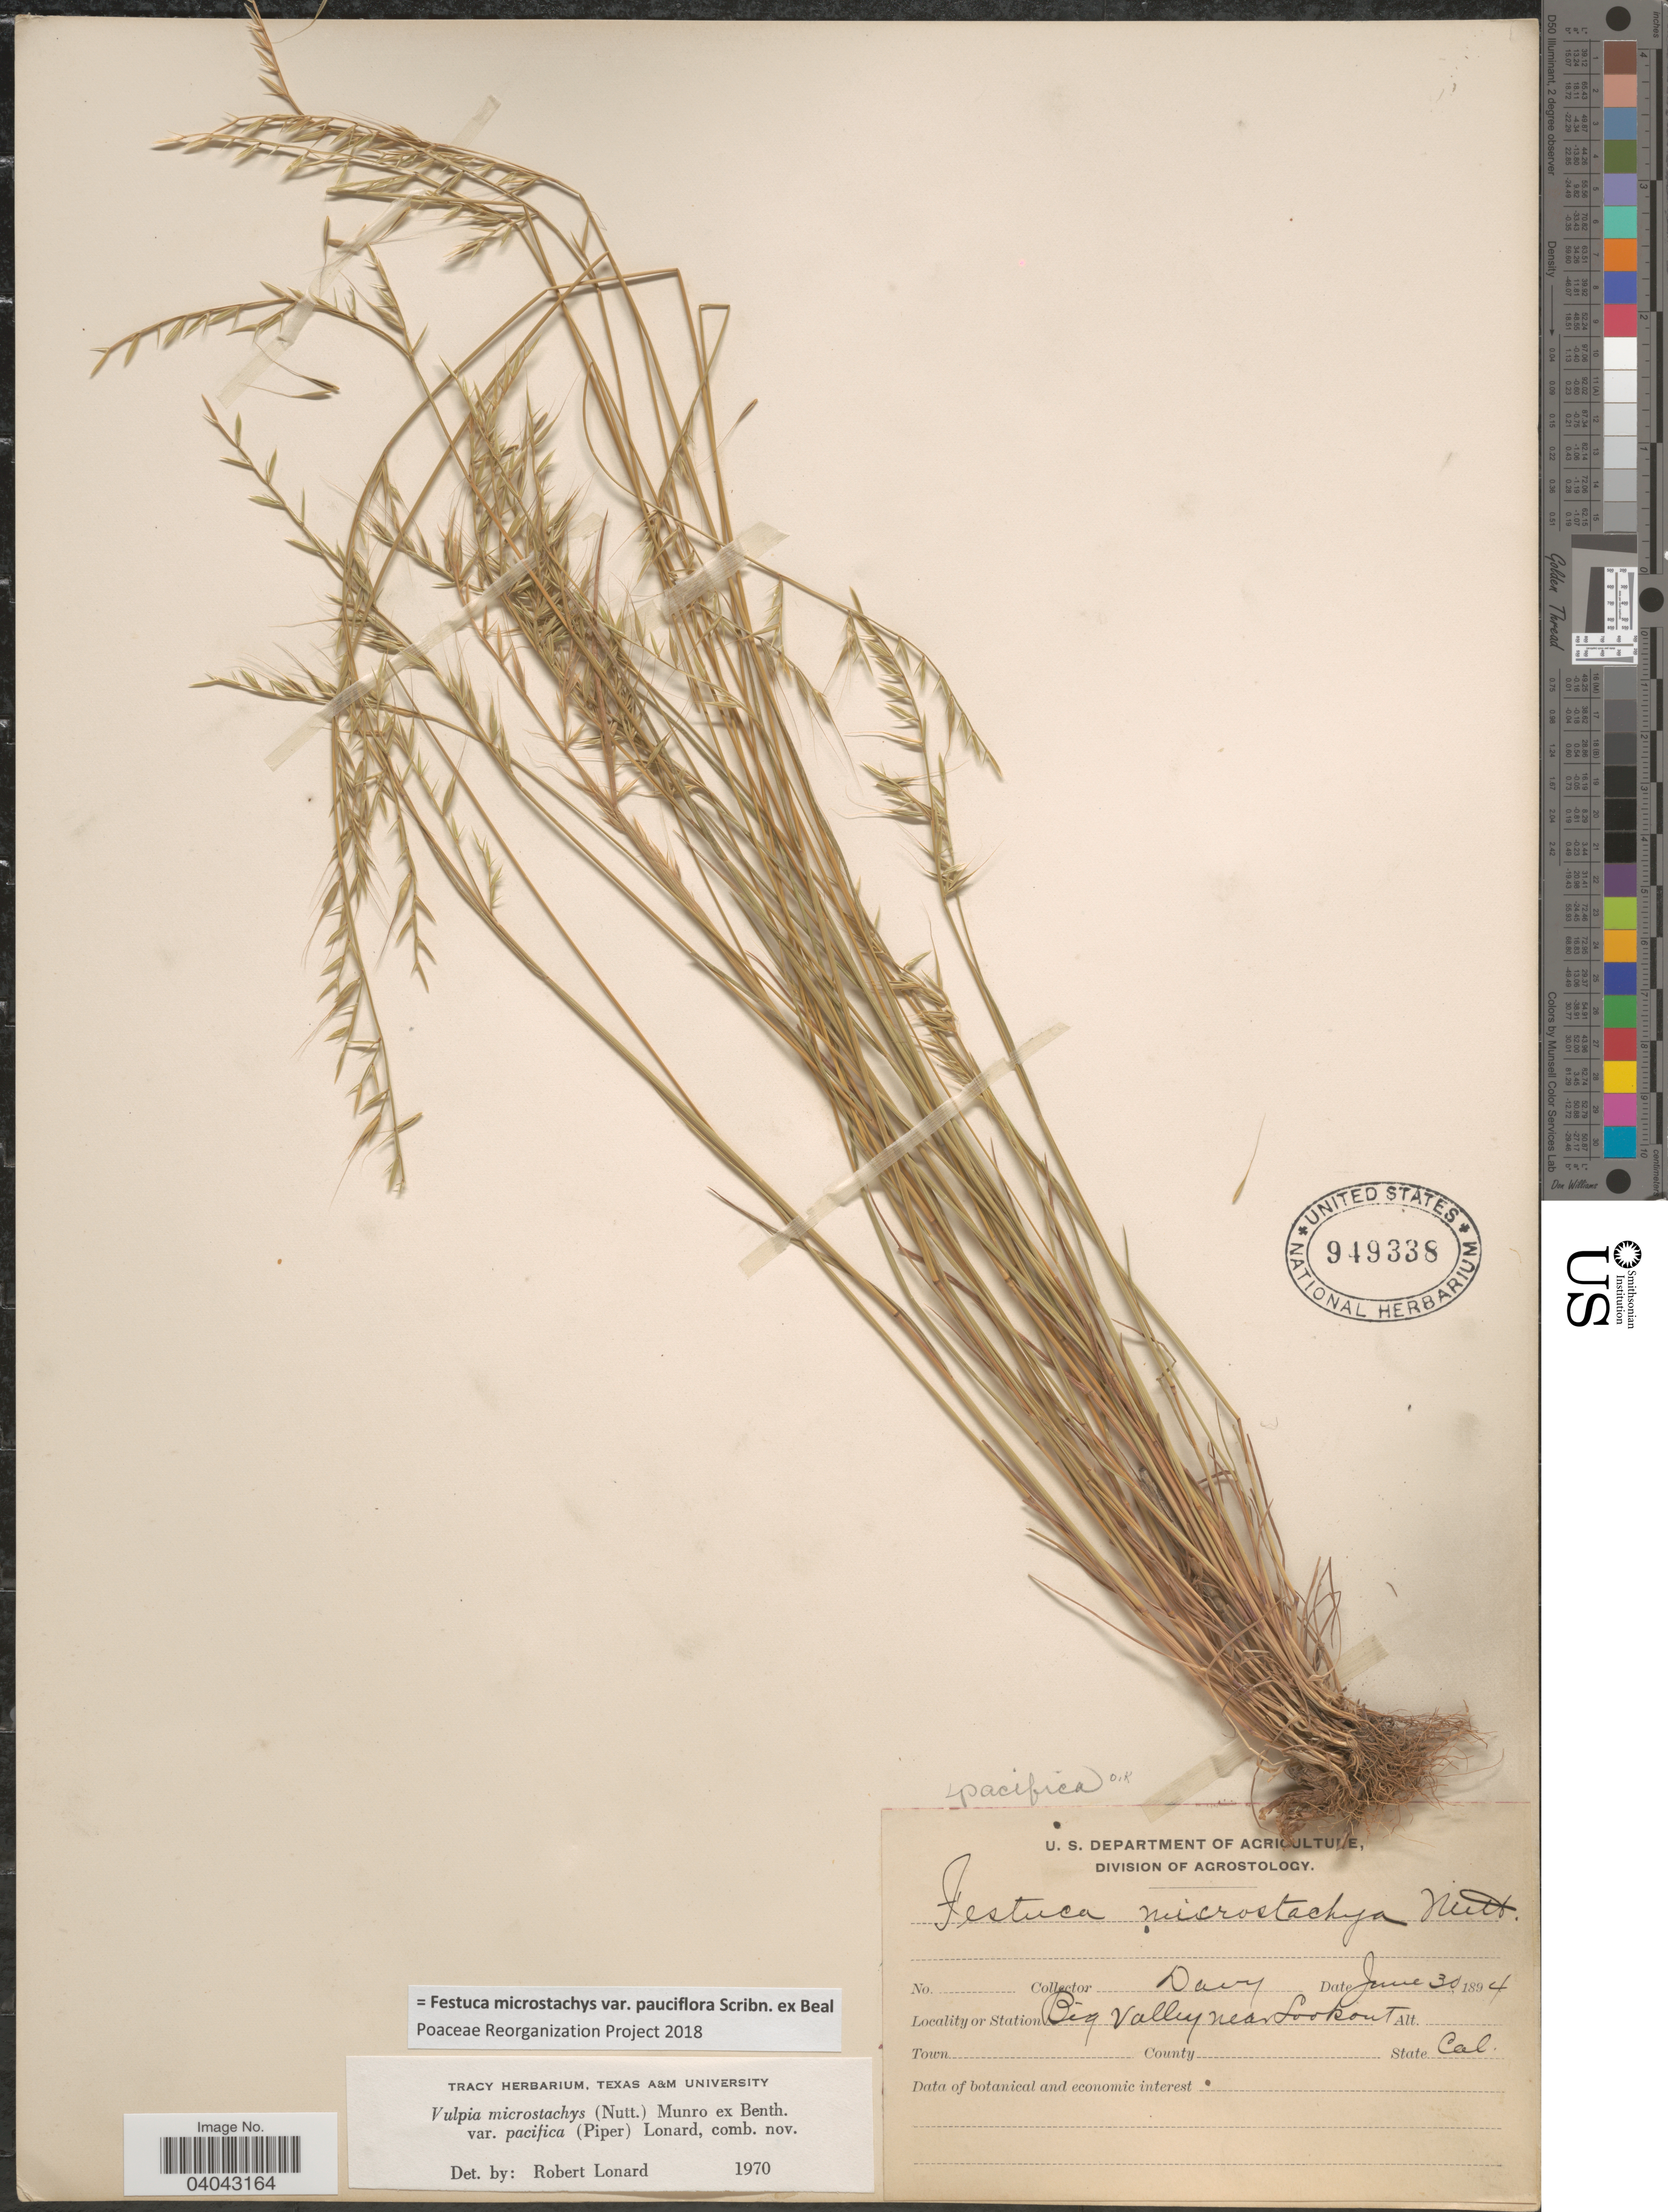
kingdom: Plantae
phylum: Tracheophyta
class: Liliopsida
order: Poales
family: Poaceae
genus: Festuca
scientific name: Festuca microstachys var. pauciflora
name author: Scribn. ex W.J. Beal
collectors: Davy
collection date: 1894-06-30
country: United States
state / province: California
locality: Big Valley near Lookout.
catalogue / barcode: US 949338